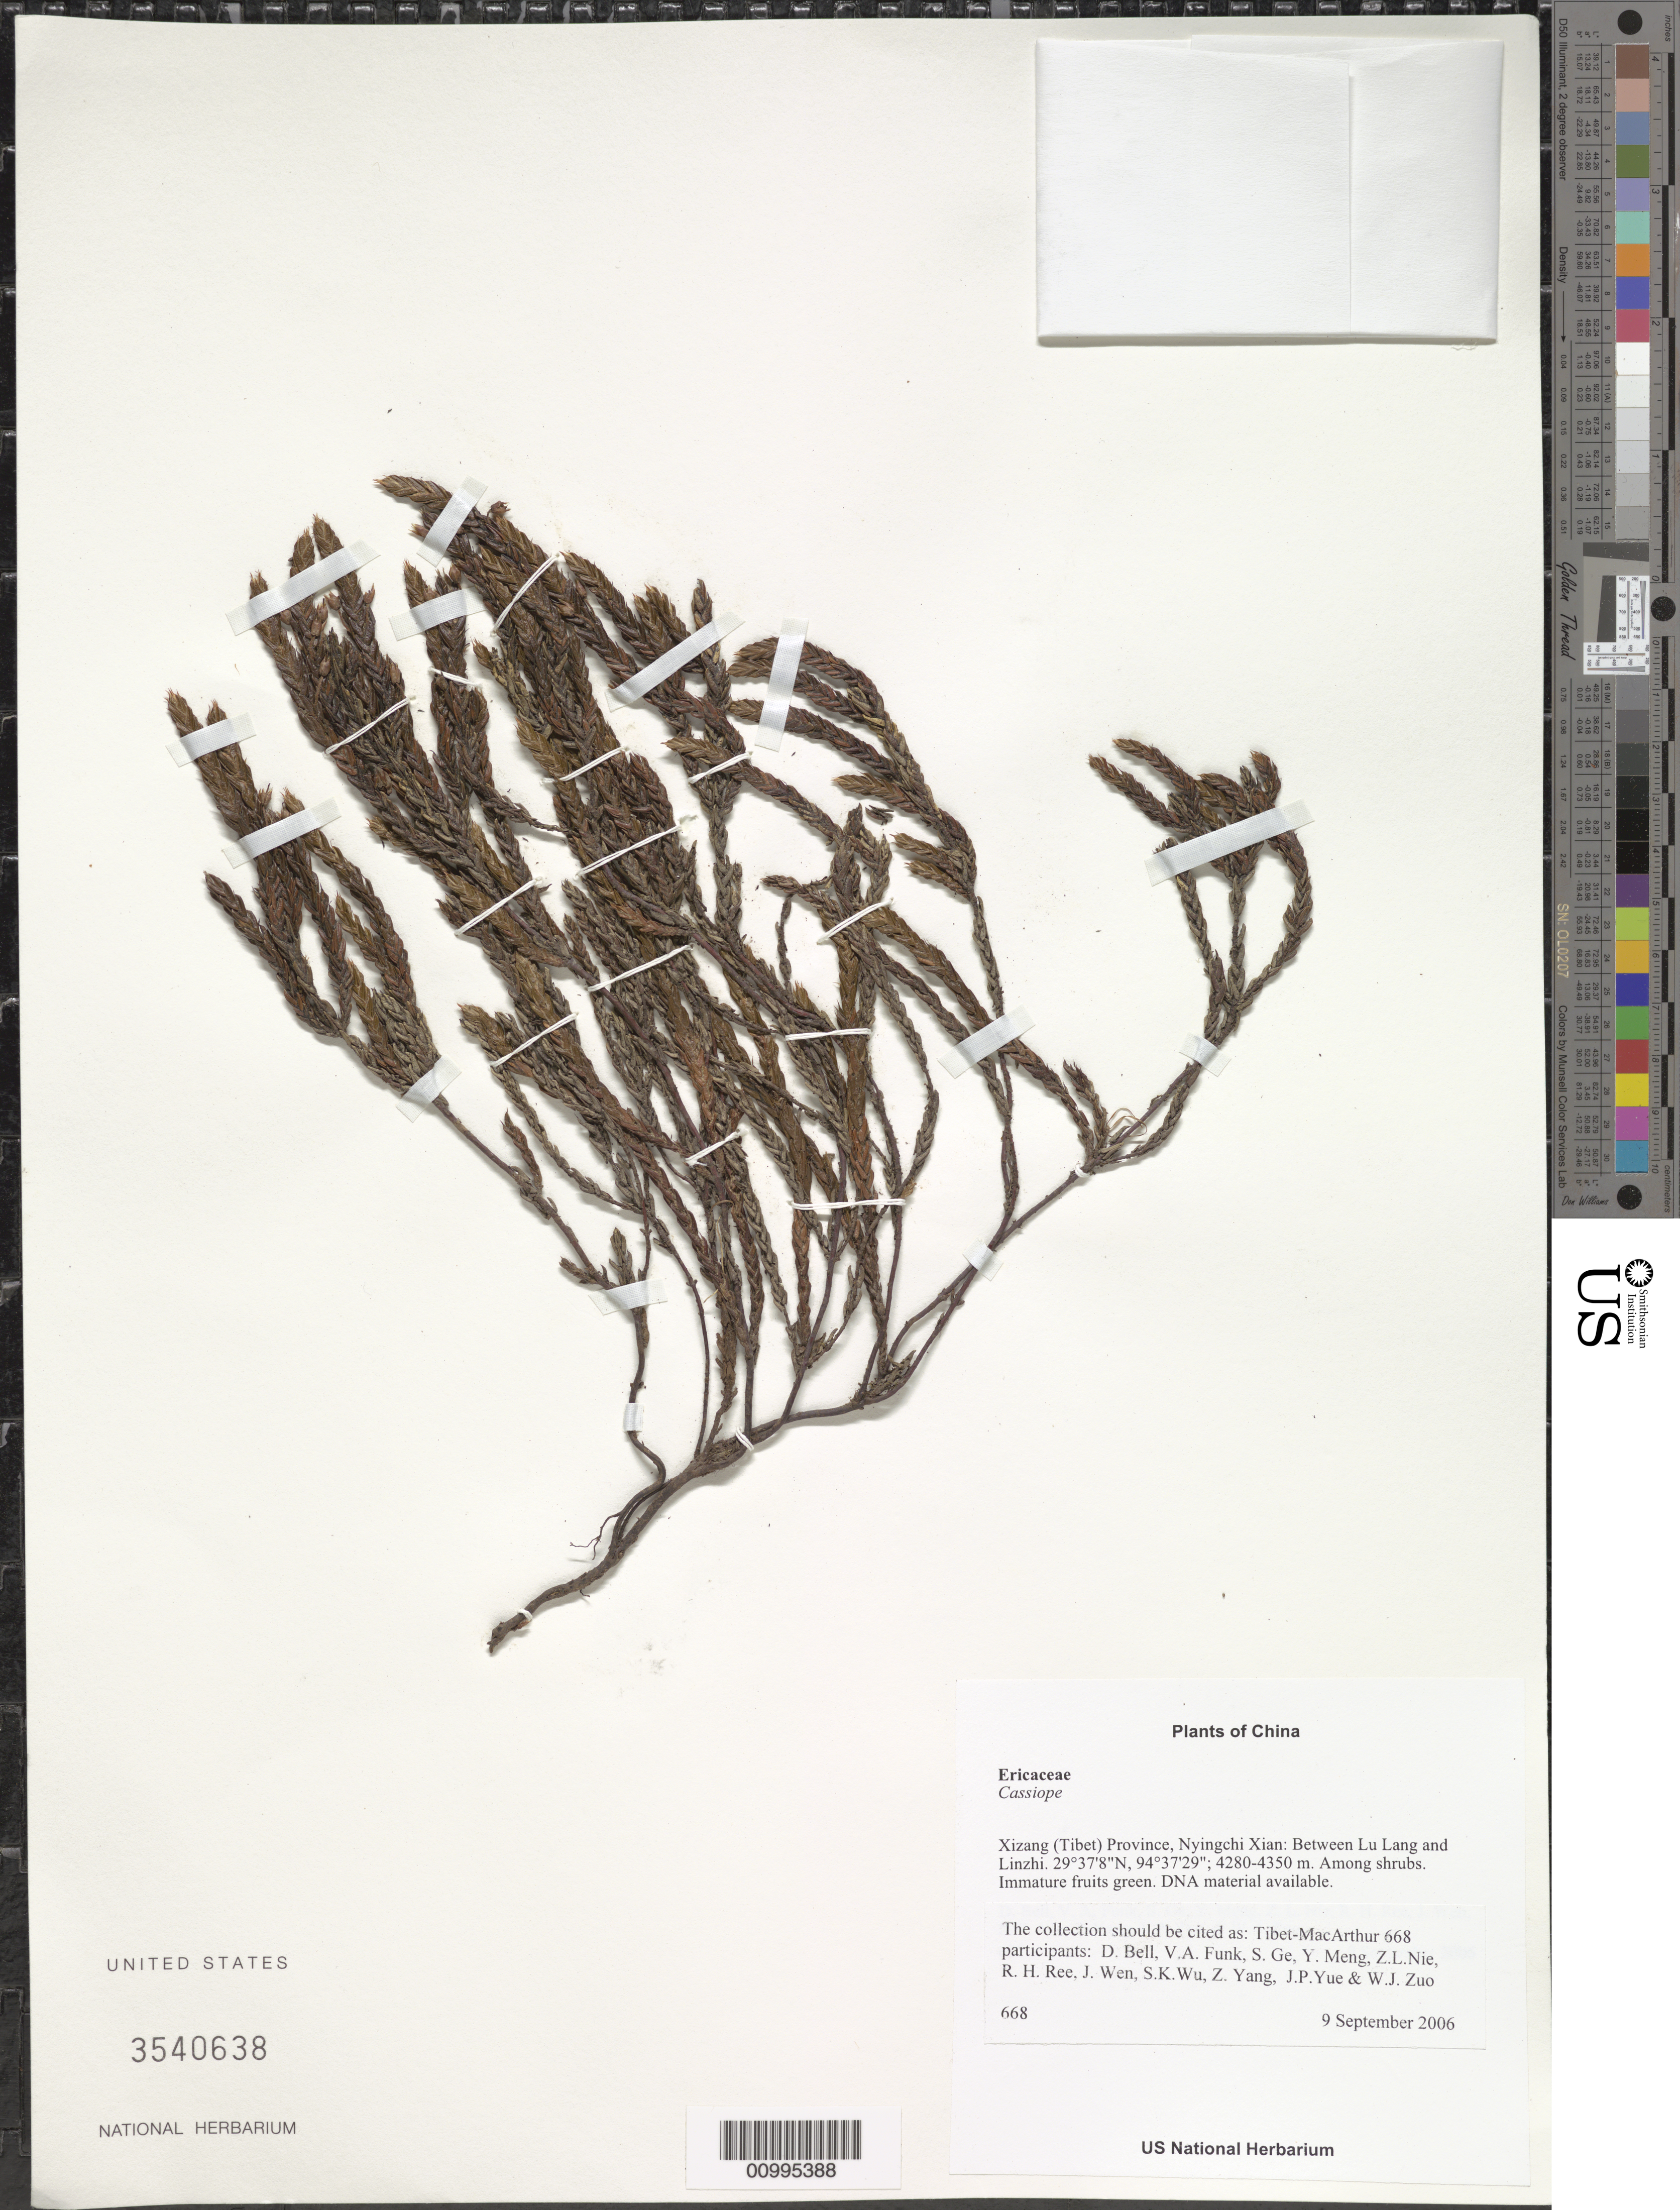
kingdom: Plantae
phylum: Tracheophyta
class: Magnoliopsida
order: Ericales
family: Ericaceae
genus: Cassiope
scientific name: Cassiope sp.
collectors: Tibet-MacArthur, D. A. Bell, V. Funk, S. Ge, Y. Meng, Z. Nie, R. Ree, J. Wen, S. K. Wu, Z. Yang, J. Yue & W. Zuo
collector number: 668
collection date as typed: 09 Sep 2006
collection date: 2006-09-09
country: China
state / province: Xizang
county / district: Nyingchi Xian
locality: Between Lu Lang and Linzhi.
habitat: Grazed slope with scattered Salix, Juniperus, and various shrubs including Berberis, Sorbus, and Ribes. Among shrubs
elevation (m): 4280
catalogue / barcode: US 3540638